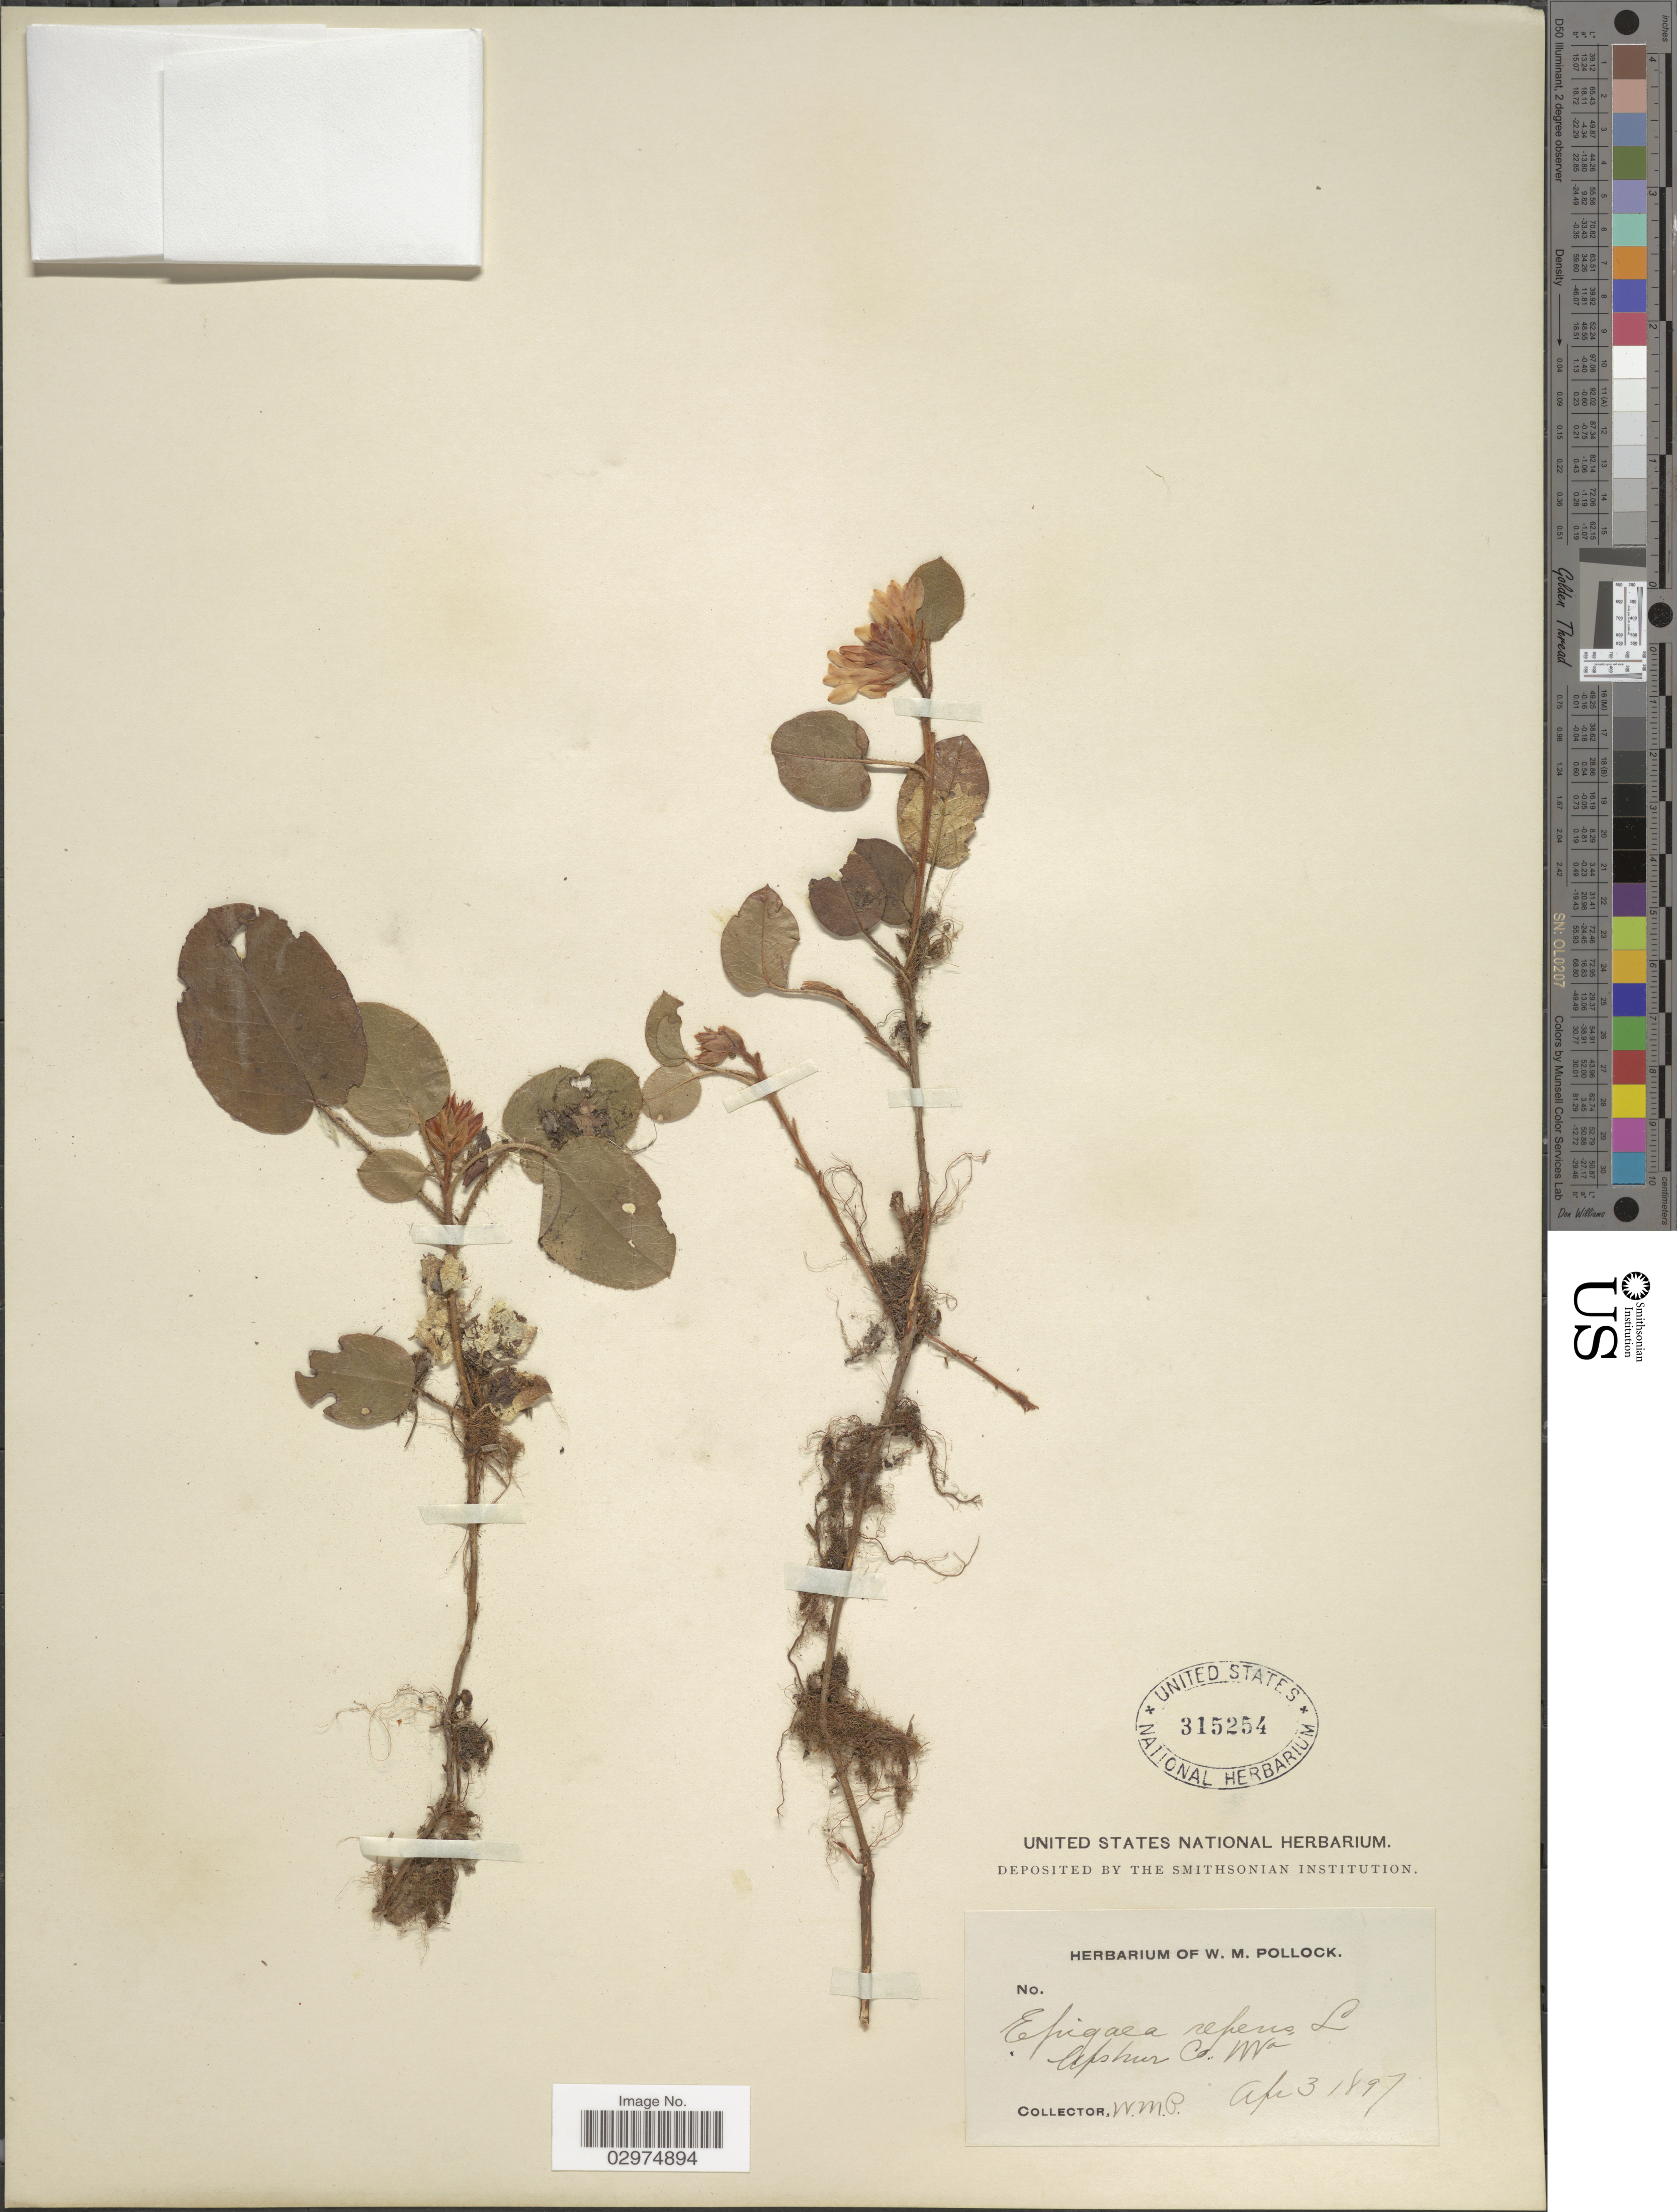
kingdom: Plantae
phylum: Tracheophyta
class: Magnoliopsida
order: Ericales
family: Ericaceae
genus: Epigaea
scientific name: Epigaea repens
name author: L.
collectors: W. M. Pollock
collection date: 1897-04-03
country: United States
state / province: West Virginia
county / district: Upshur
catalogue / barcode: US 315254